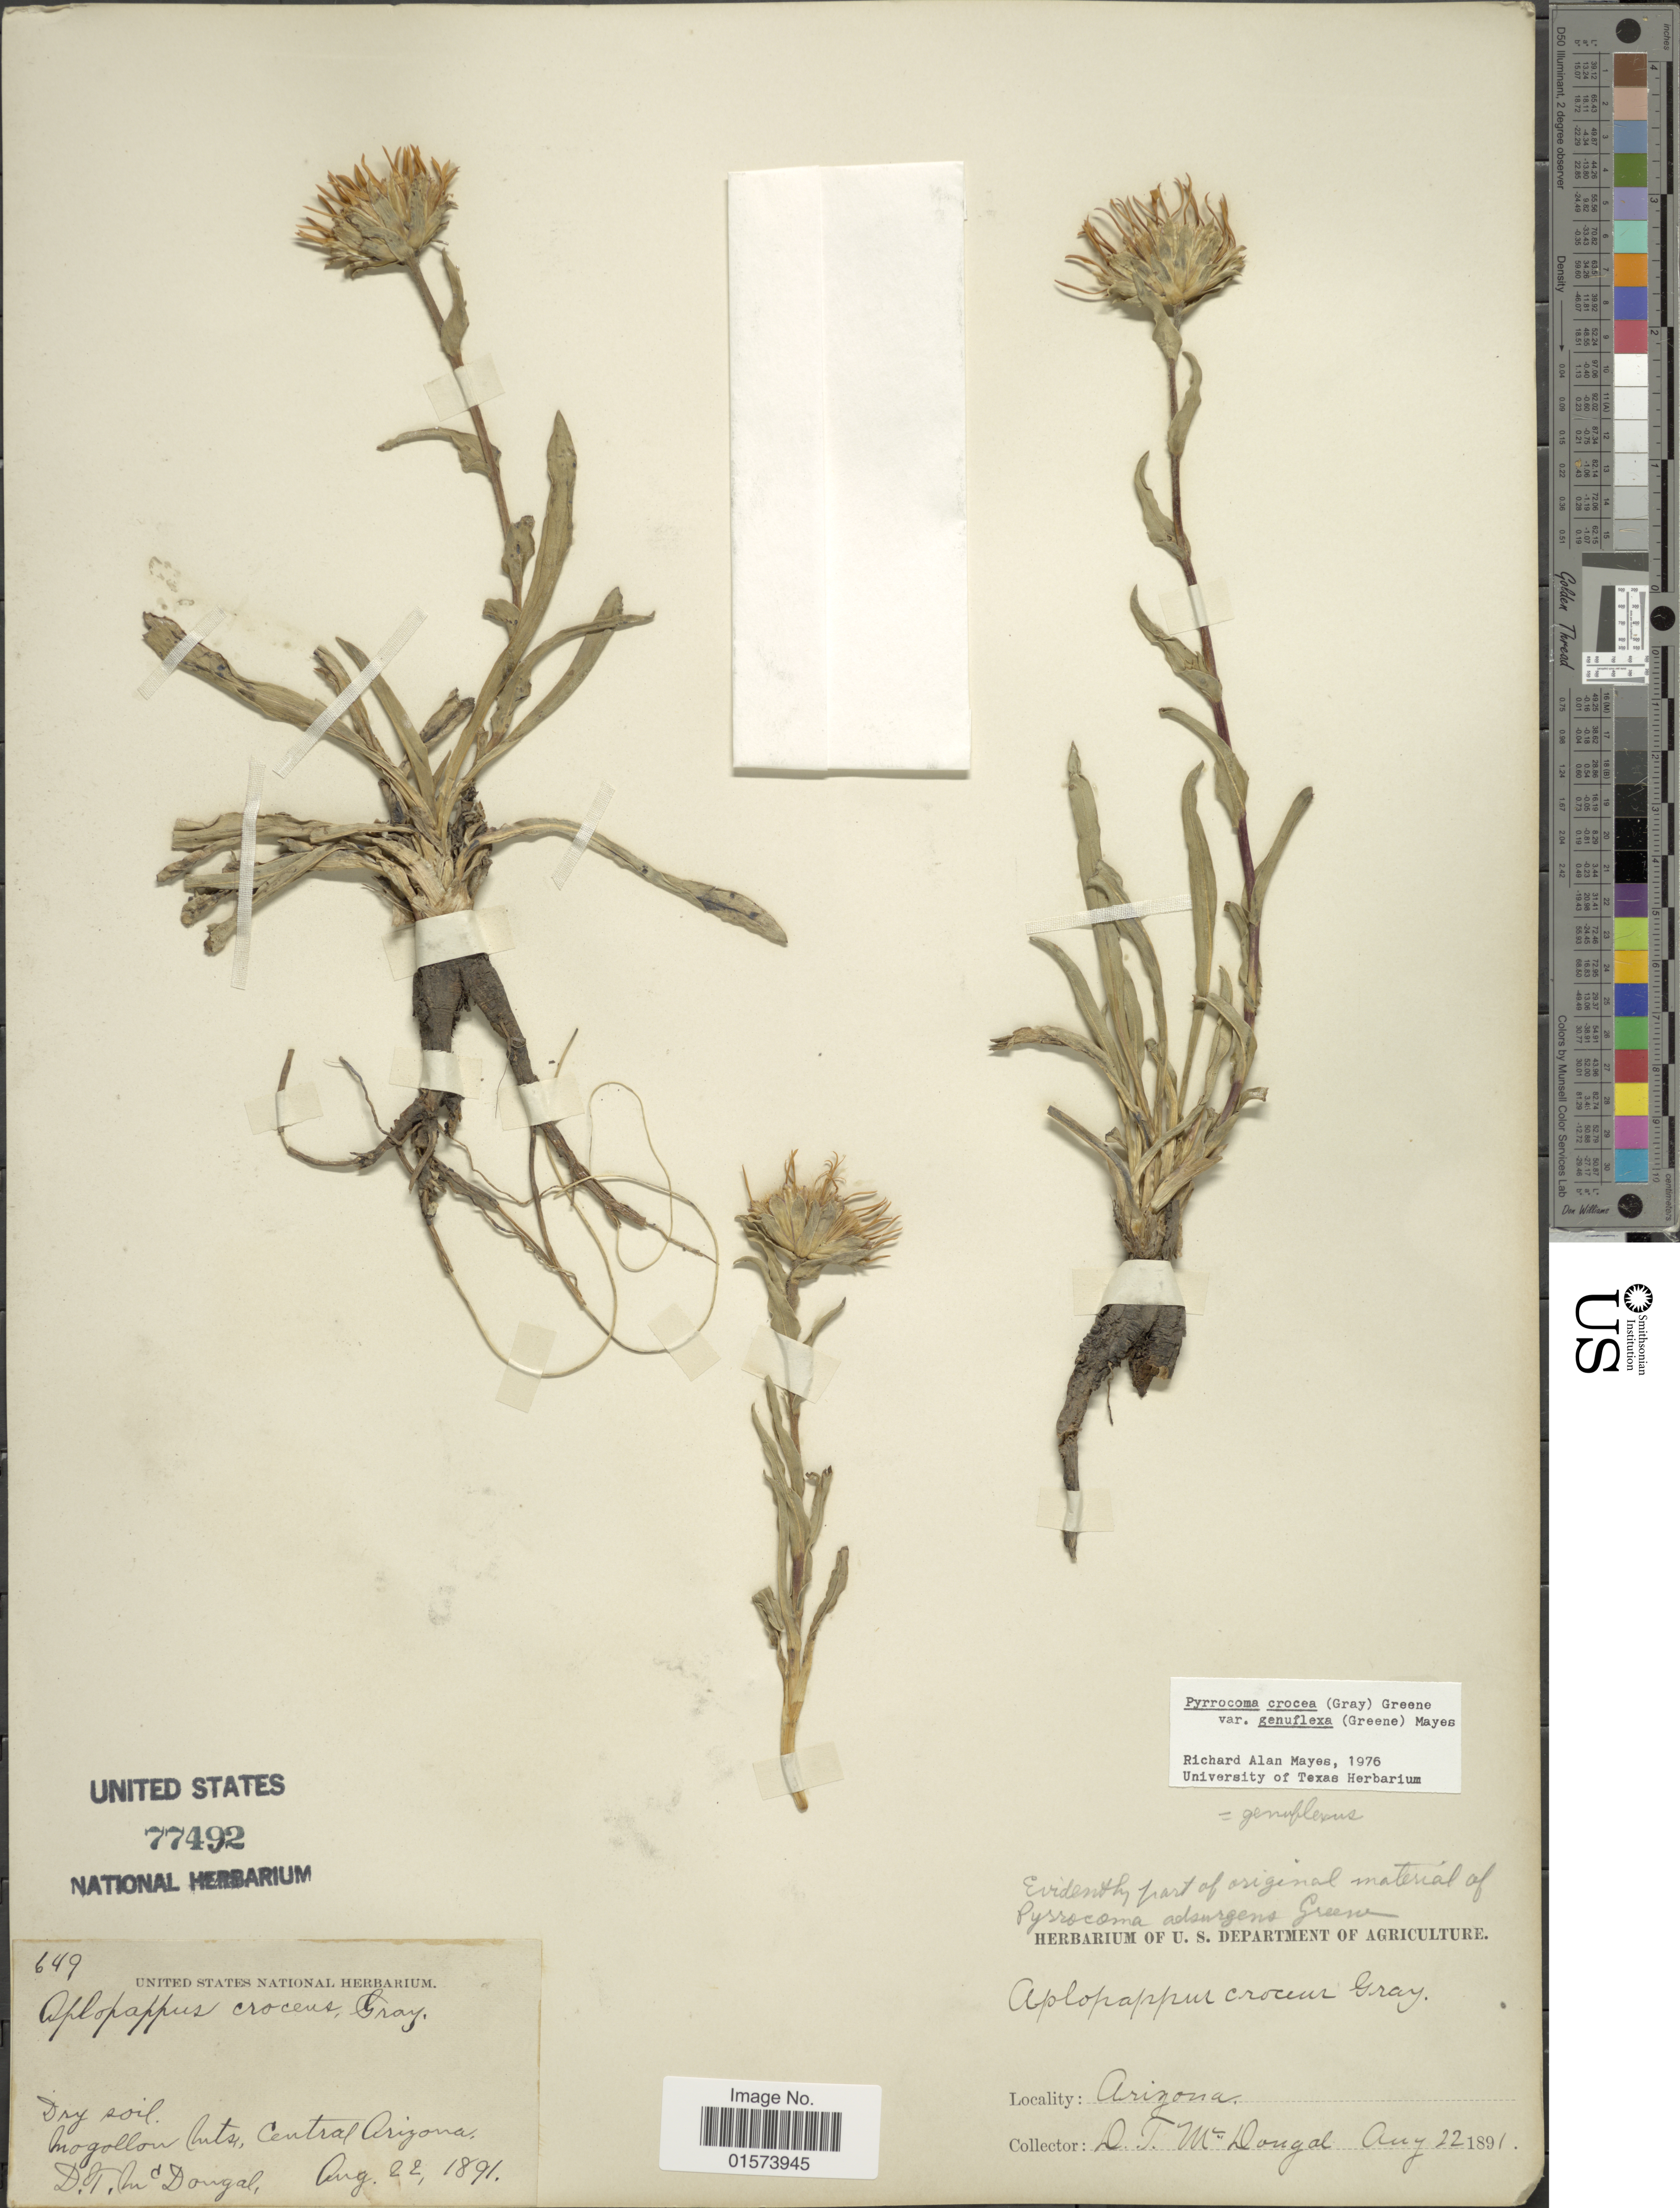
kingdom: Plantae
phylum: Tracheophyta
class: Magnoliopsida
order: Asterales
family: Asteraceae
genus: Pyrrocoma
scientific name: Pyrrocoma crocea var. genuflexa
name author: Mayes ex & D.J. Keil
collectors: D. McDougal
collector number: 649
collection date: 1891-08-22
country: United States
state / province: Arizona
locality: Mogollon Mts., Central Arizona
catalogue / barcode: US 77492